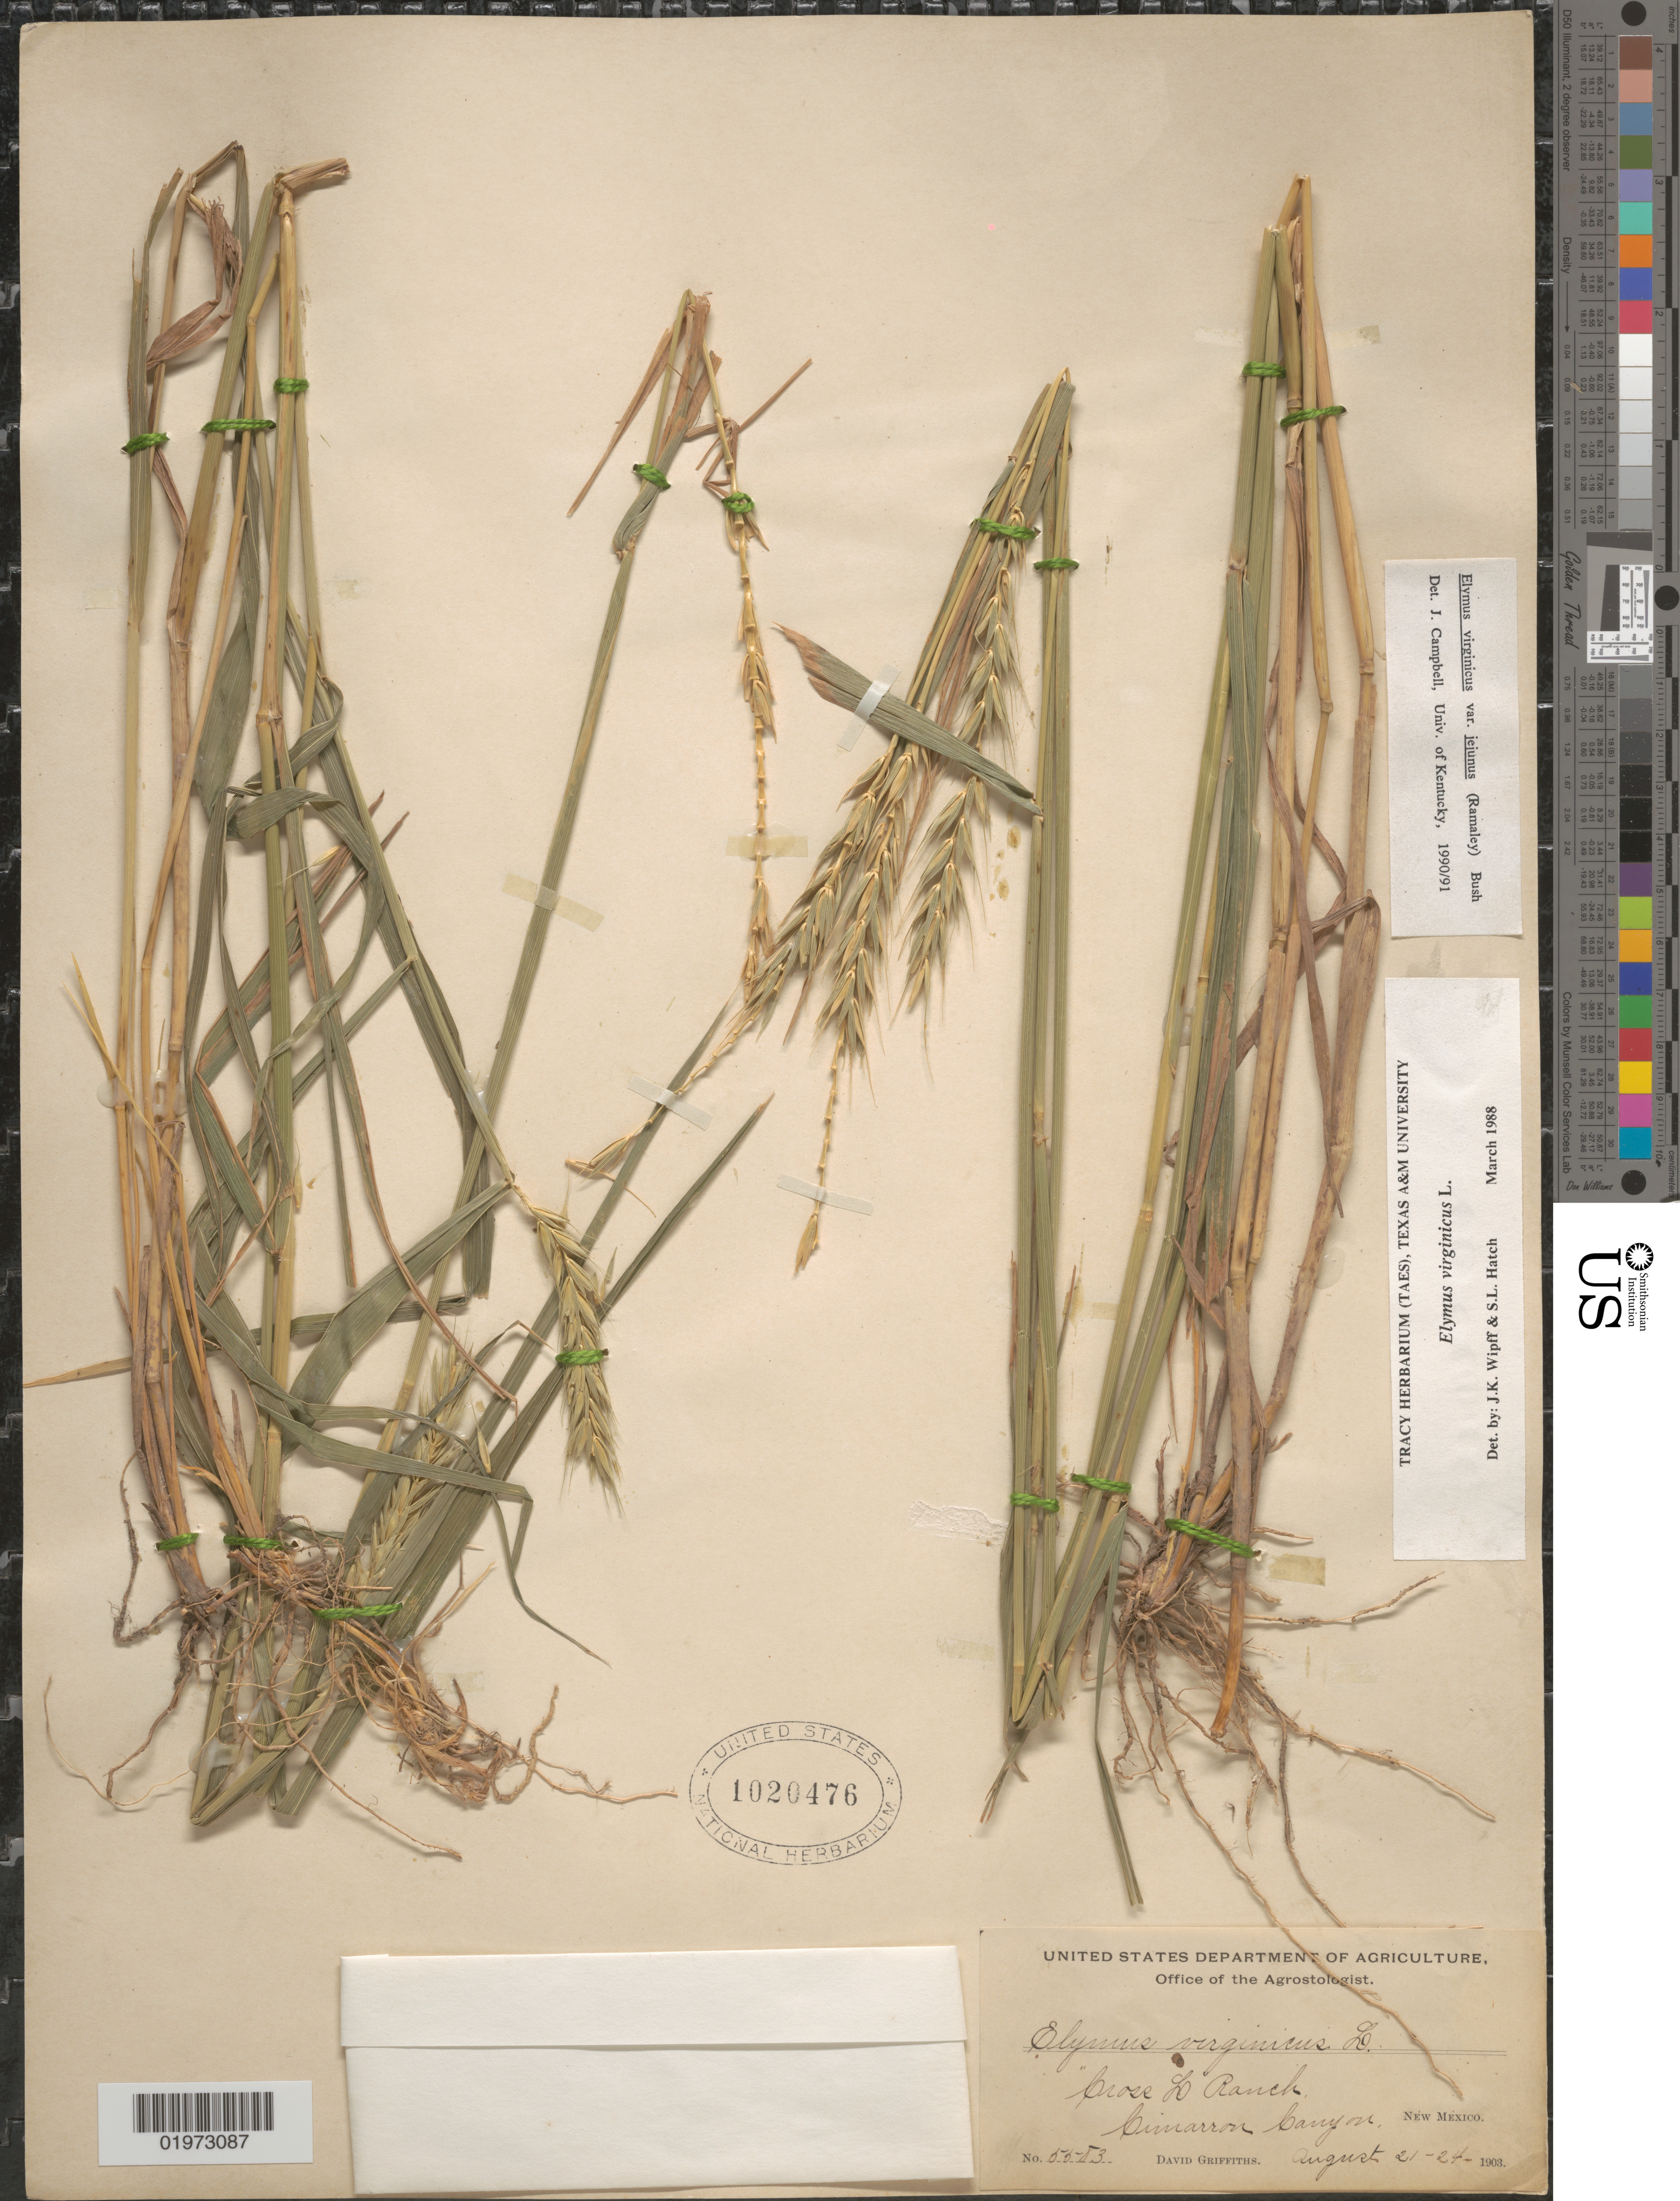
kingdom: Plantae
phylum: Tracheophyta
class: Liliopsida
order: Poales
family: Poaceae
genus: Elymus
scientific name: Elymus virginicus var. virginicus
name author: L.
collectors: D. Griffiths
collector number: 5583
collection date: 1903-08-21/1903-08-24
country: United States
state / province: New Mexico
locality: Cross L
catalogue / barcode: US 1020476